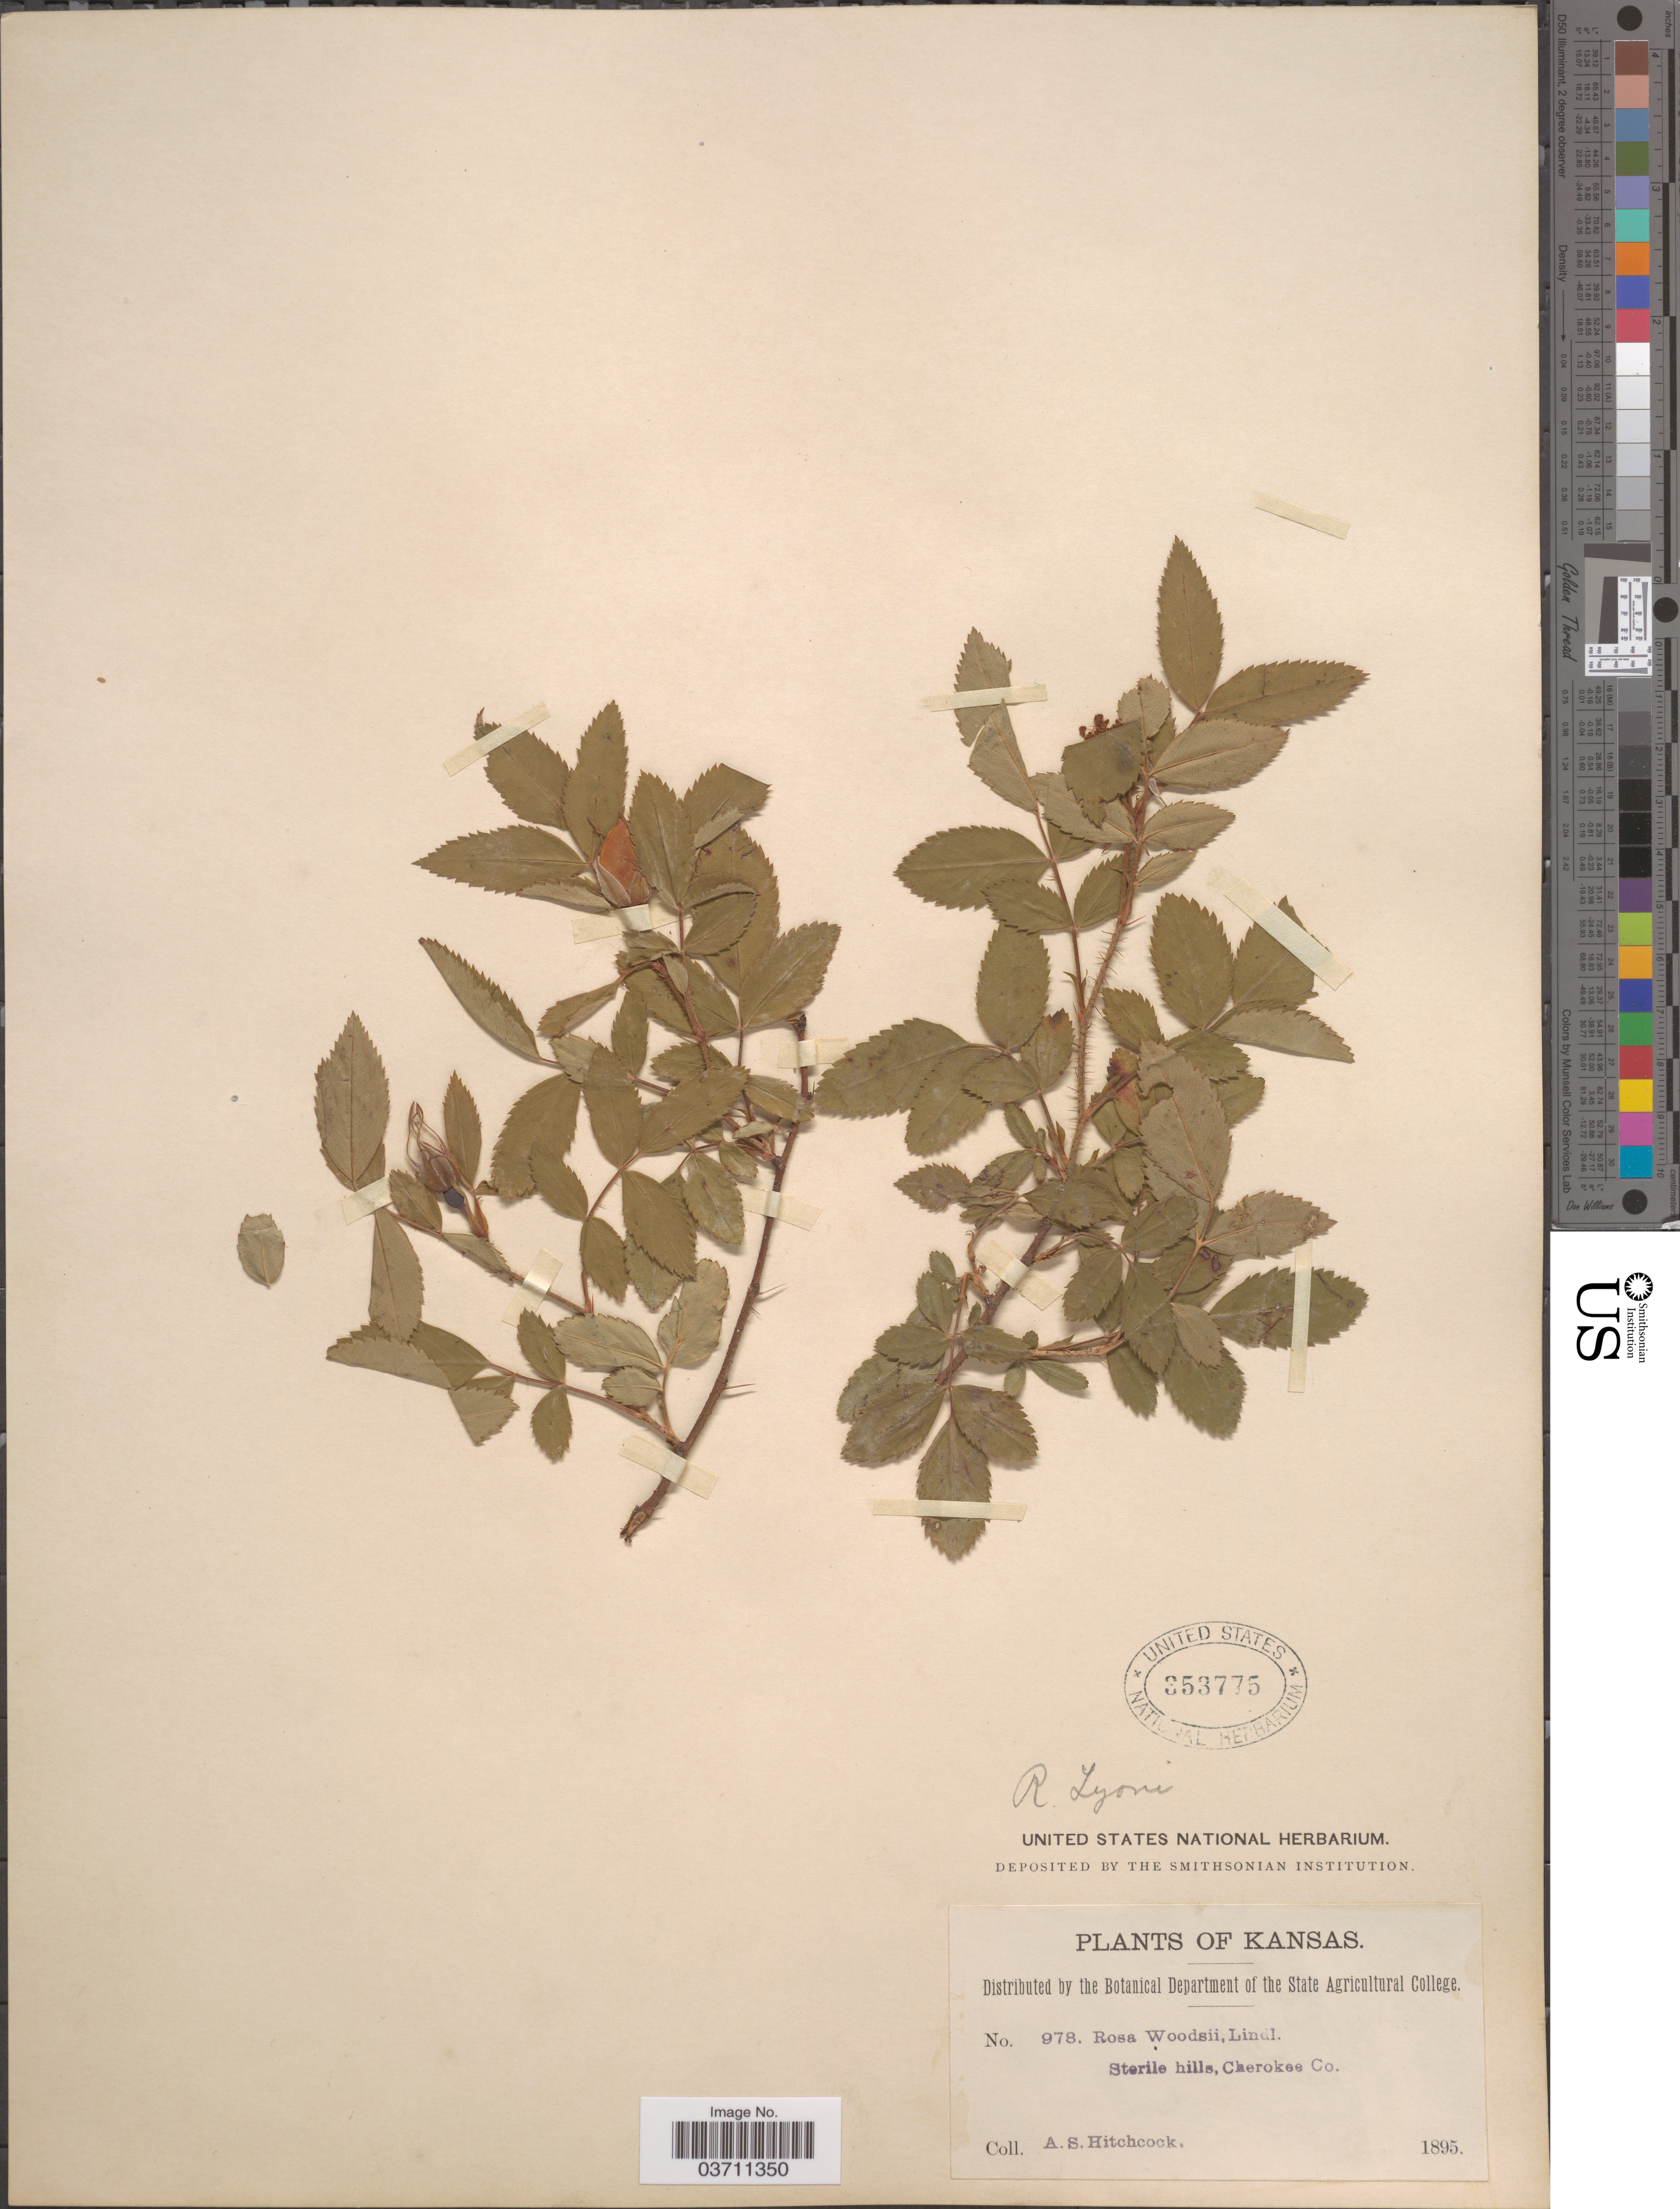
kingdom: Plantae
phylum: Tracheophyta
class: Magnoliopsida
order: Rosales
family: Rosaceae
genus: Rosa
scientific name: Rosa lyoni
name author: Pursh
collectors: A. S. Hitchcock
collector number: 978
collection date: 1895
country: United States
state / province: Kansas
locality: Sterile hills, Cherokee Co.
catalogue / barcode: US 353775